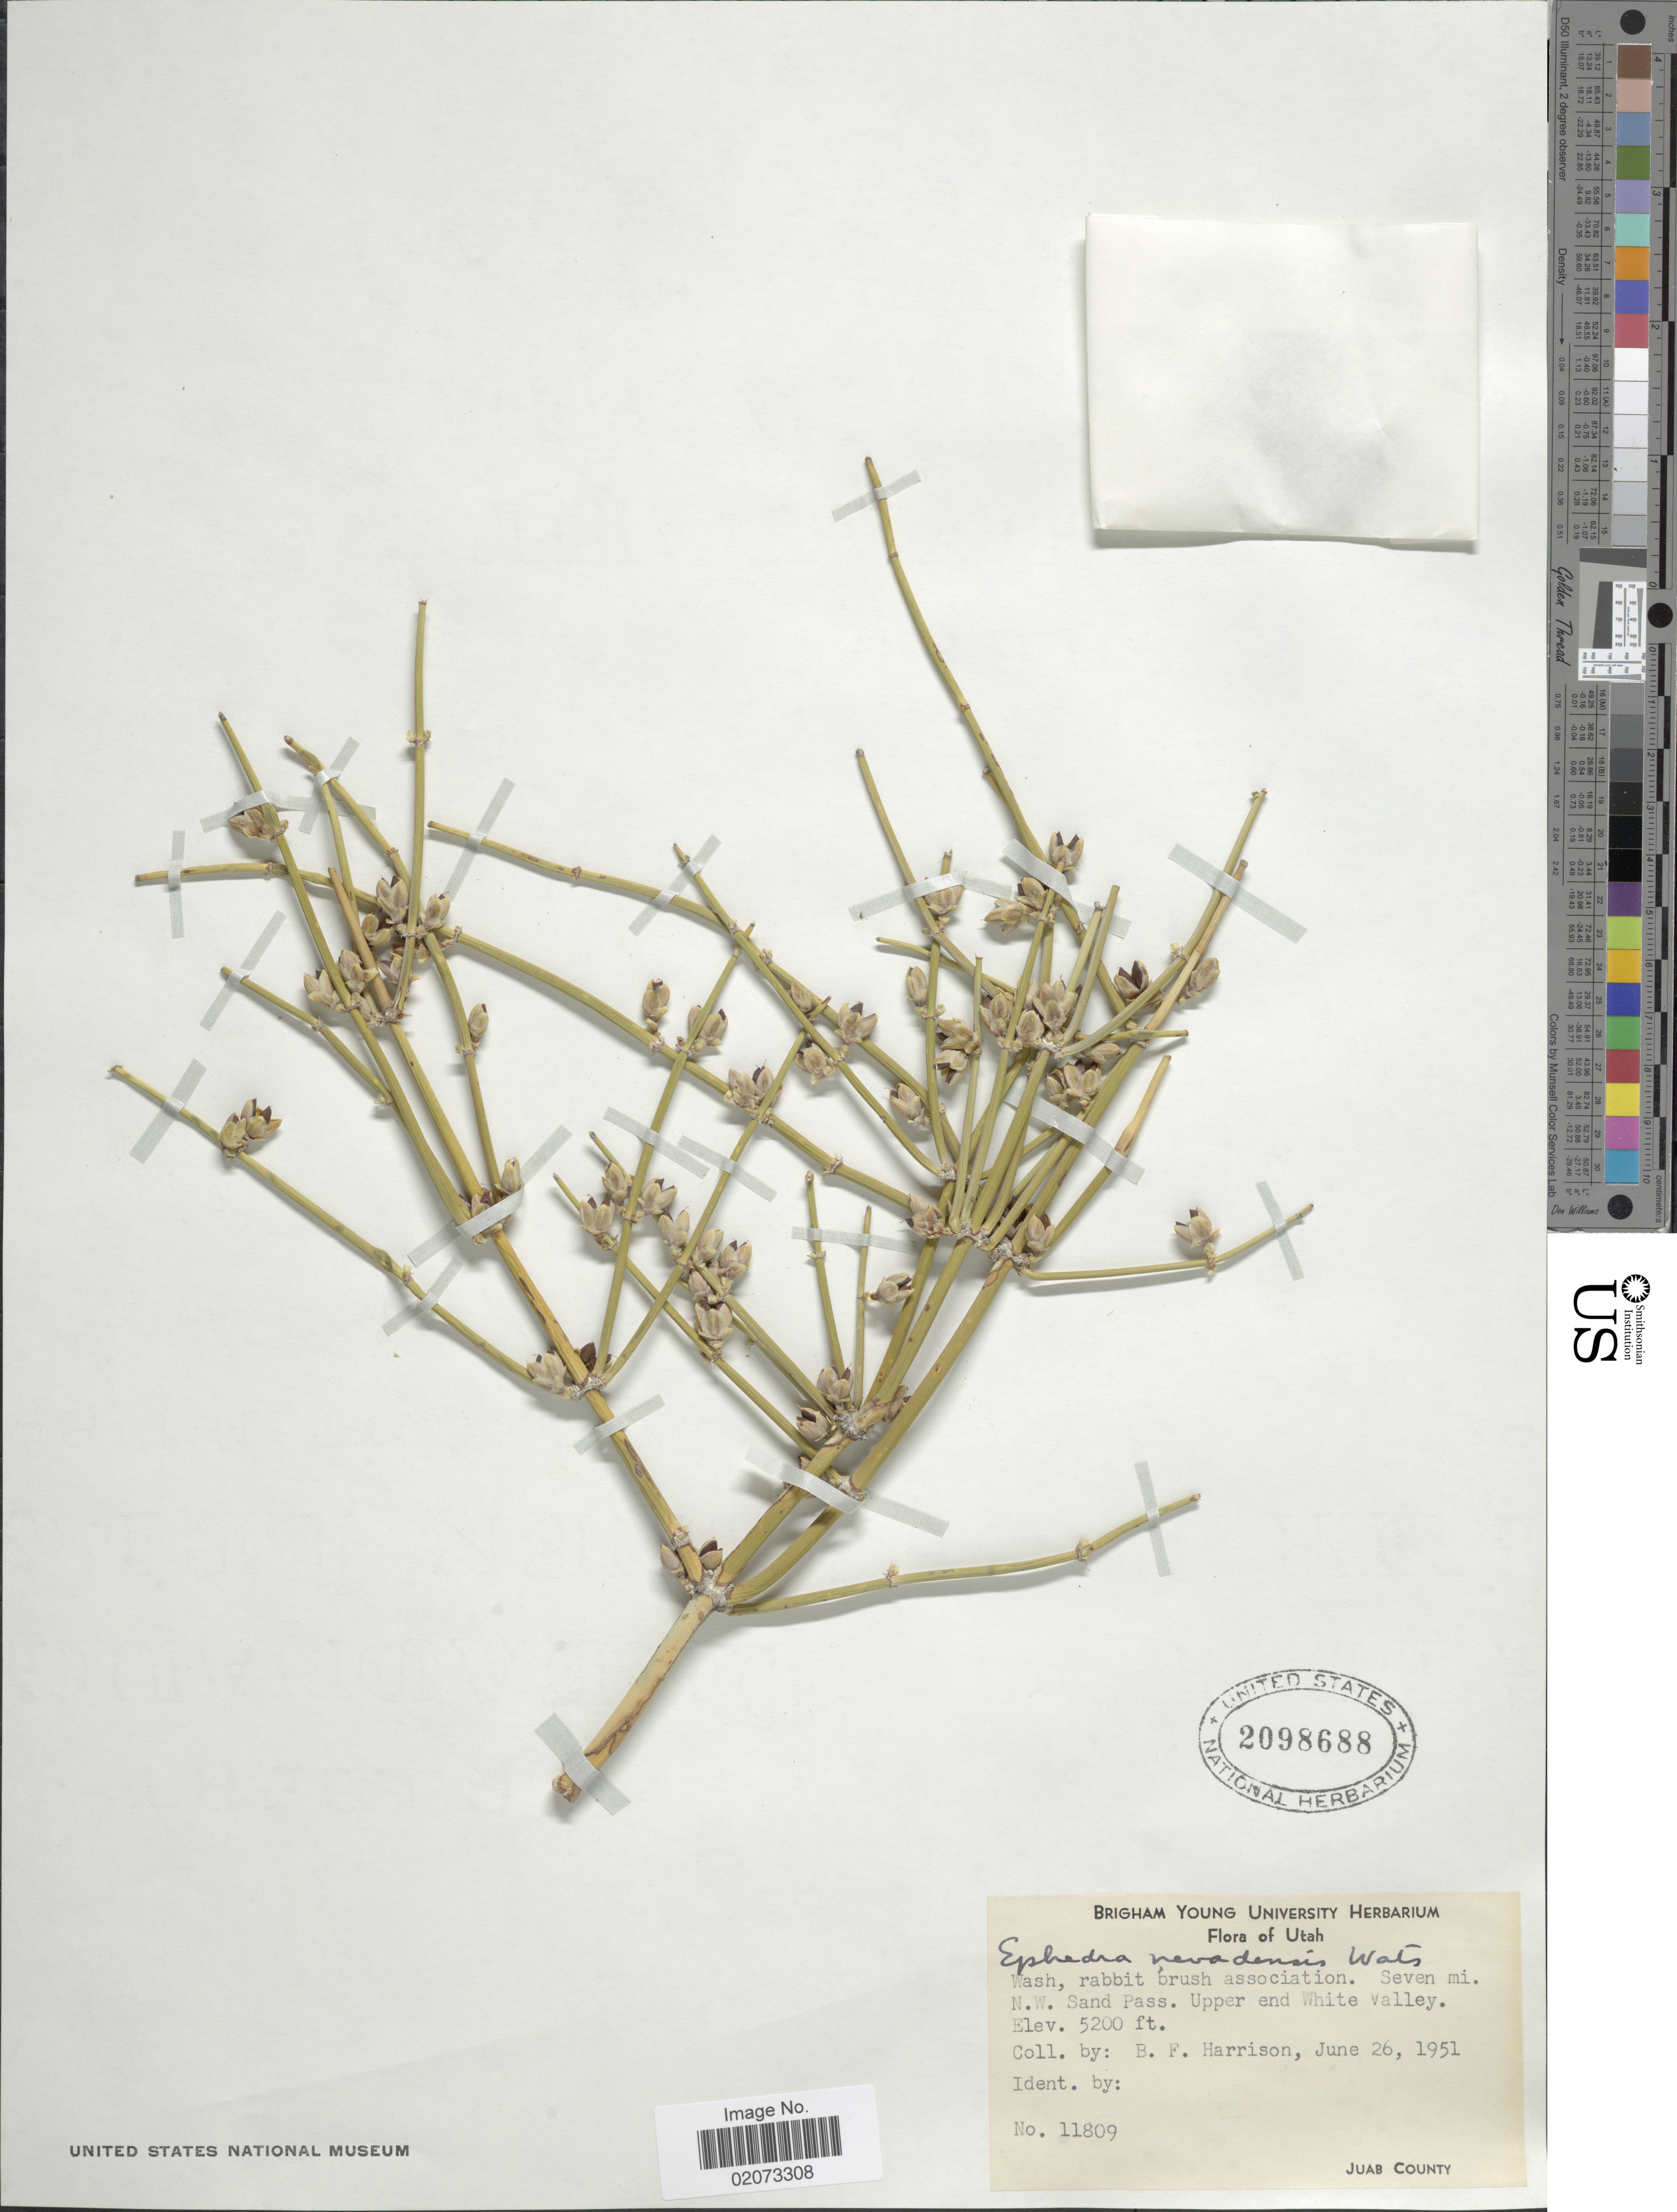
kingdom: Plantae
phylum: Tracheophyta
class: Gnetopsida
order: Ephedrales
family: Ephedraceae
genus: Ephedra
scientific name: Ephedra nevadensis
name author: S. Watson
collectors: B. F. Harrison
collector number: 11809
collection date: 1951-06-26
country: United States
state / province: Utah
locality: Utah, Wash, rabbit brush association Seven mi. N.W. Sand Pass. Upper end White Valley.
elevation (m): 1585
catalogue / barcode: US 2098688